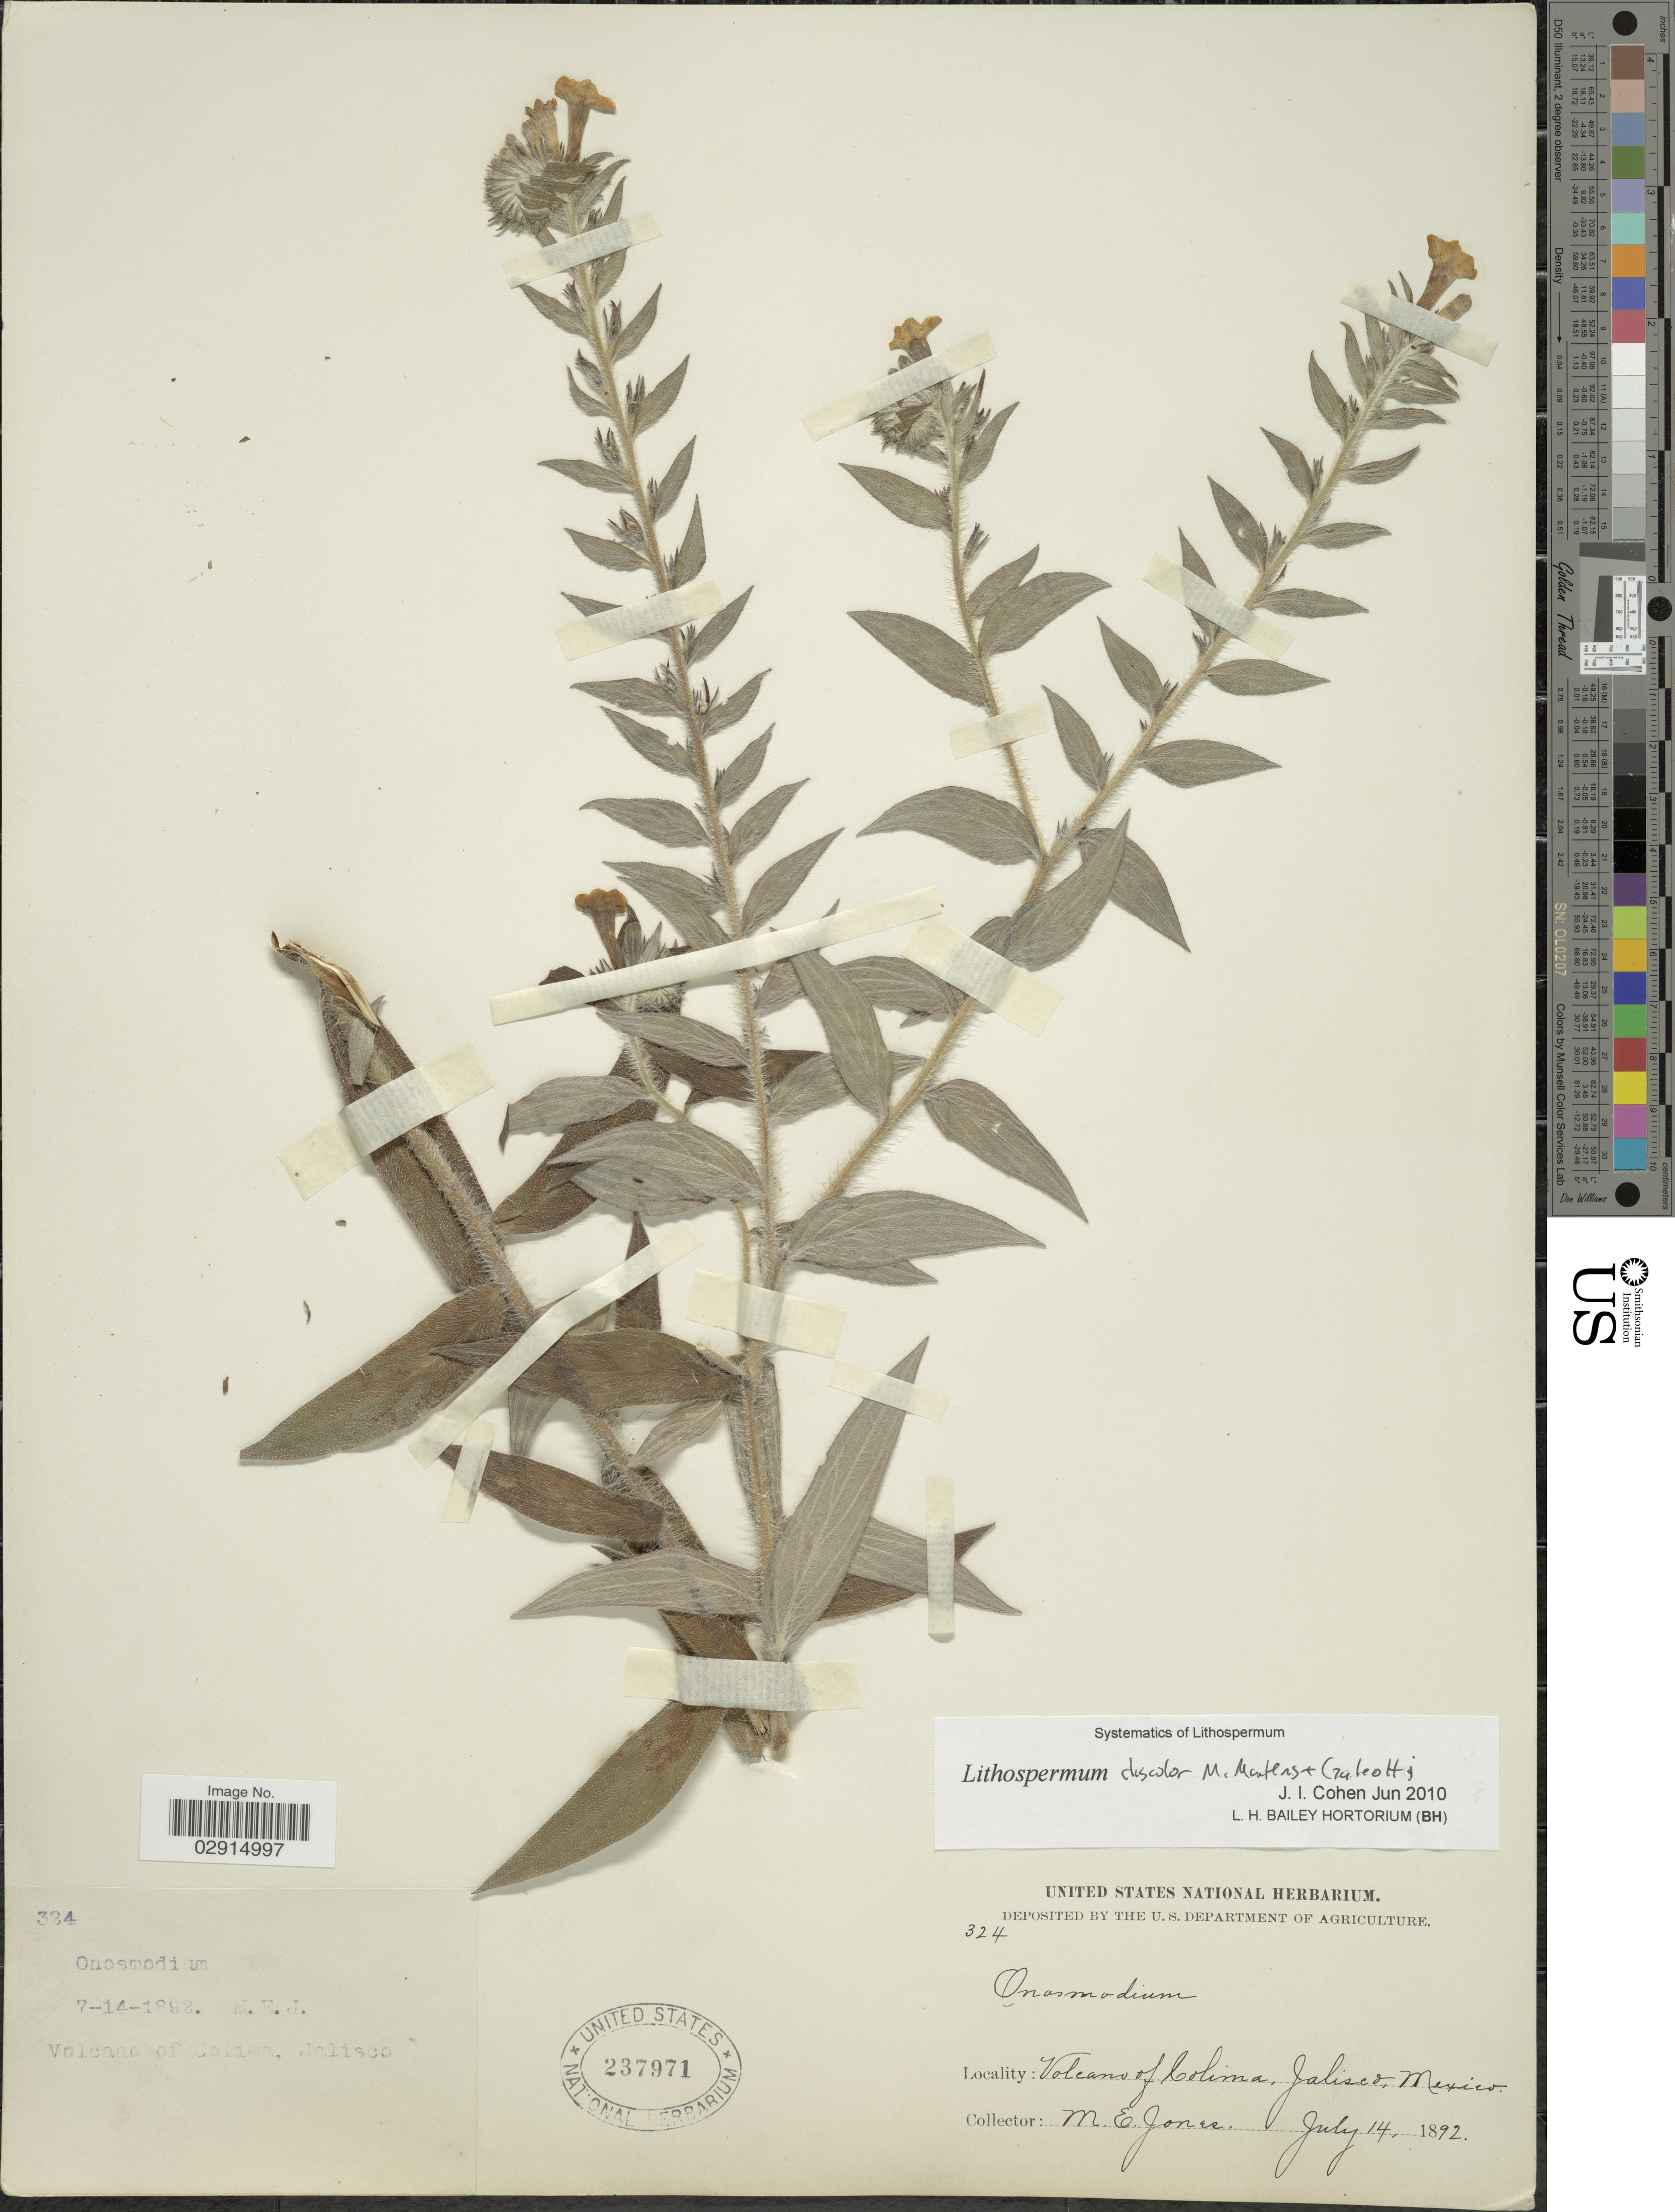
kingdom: Plantae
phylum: Tracheophyta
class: Magnoliopsida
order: Boraginales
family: Boraginaceae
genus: Lithospermum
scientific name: Lithospermum discolor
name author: M. Martens & Galeotti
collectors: M. E. Jones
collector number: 324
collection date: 1892-07-14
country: Mexico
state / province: Jalisco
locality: Volcano of Colima, Jalisco. Mexico.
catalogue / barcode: US 237971